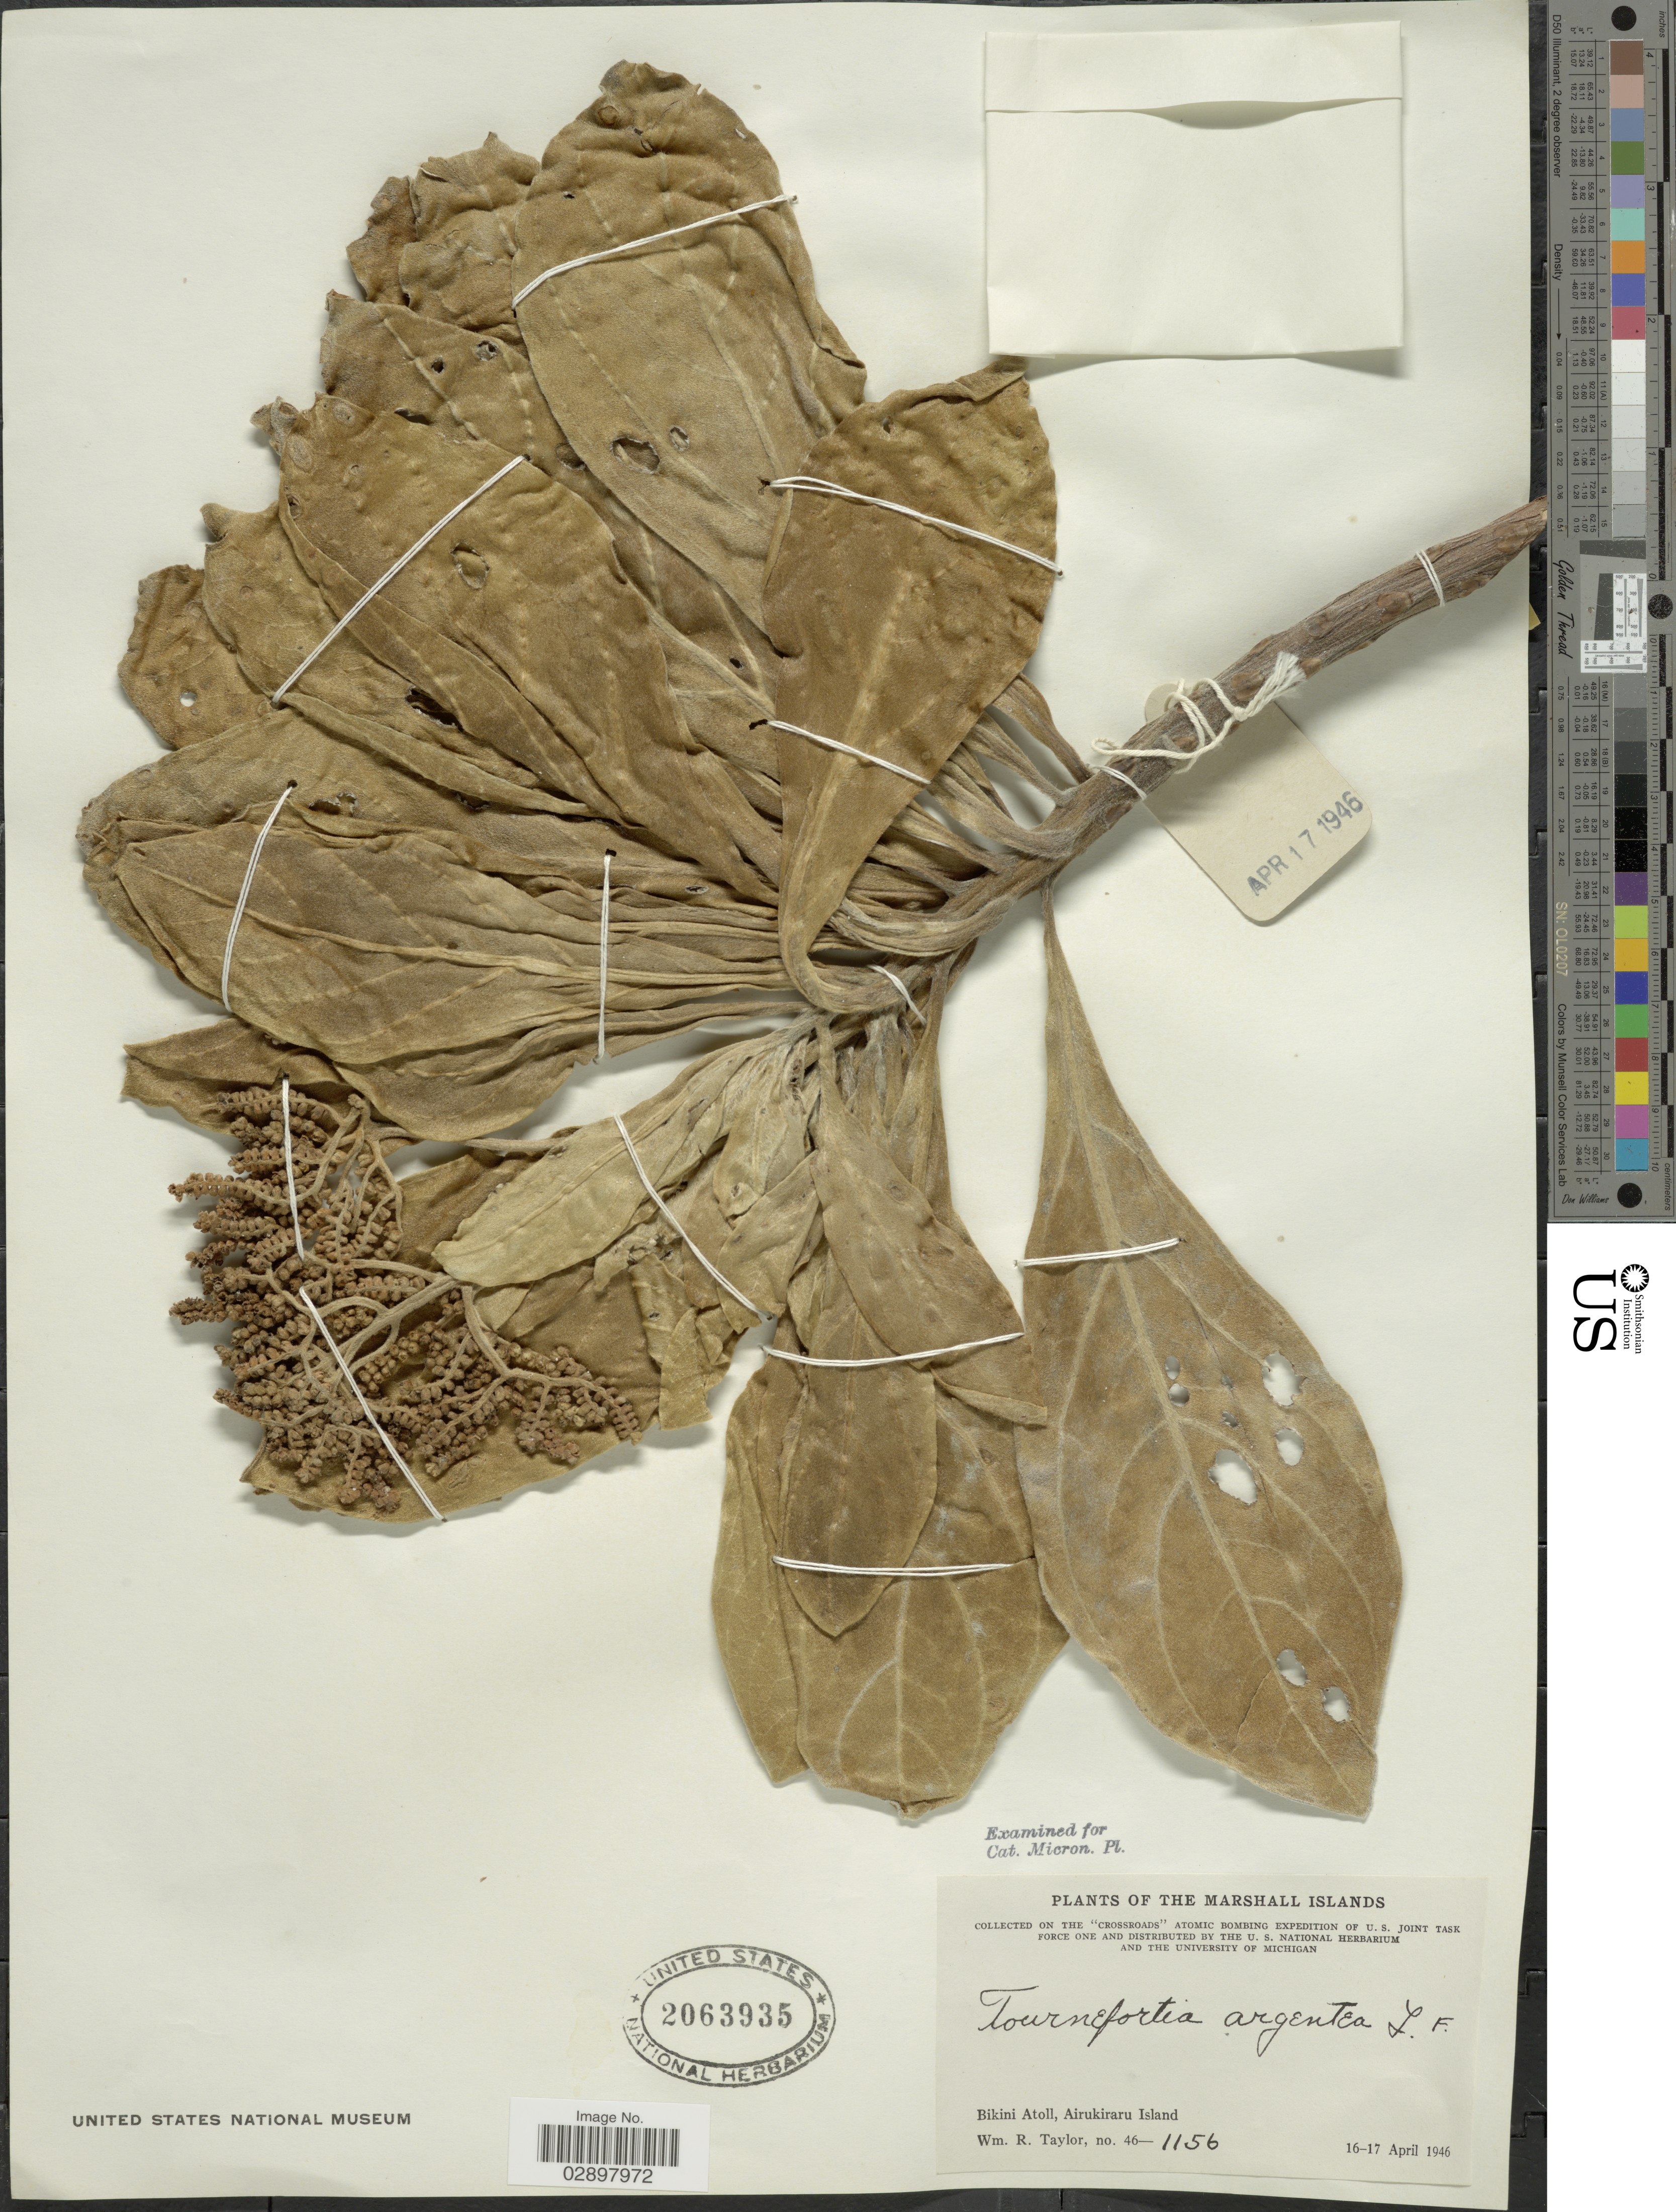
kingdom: Plantae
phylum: Tracheophyta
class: Magnoliopsida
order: Boraginales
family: Heliotropiaceae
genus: Heliotropium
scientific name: Heliotropium arboreum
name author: (Blanco) Mabberley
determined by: Wagner, W. L., (BOT), Smithsonian Institution - National Museum of Natural History (UNITED STATES)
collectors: W. R. Taylor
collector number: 46-1156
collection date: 1946-04-16/1946-04-17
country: Marshall Islands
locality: Bikini Atoll, Airukiraru Island.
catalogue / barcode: US 2063935